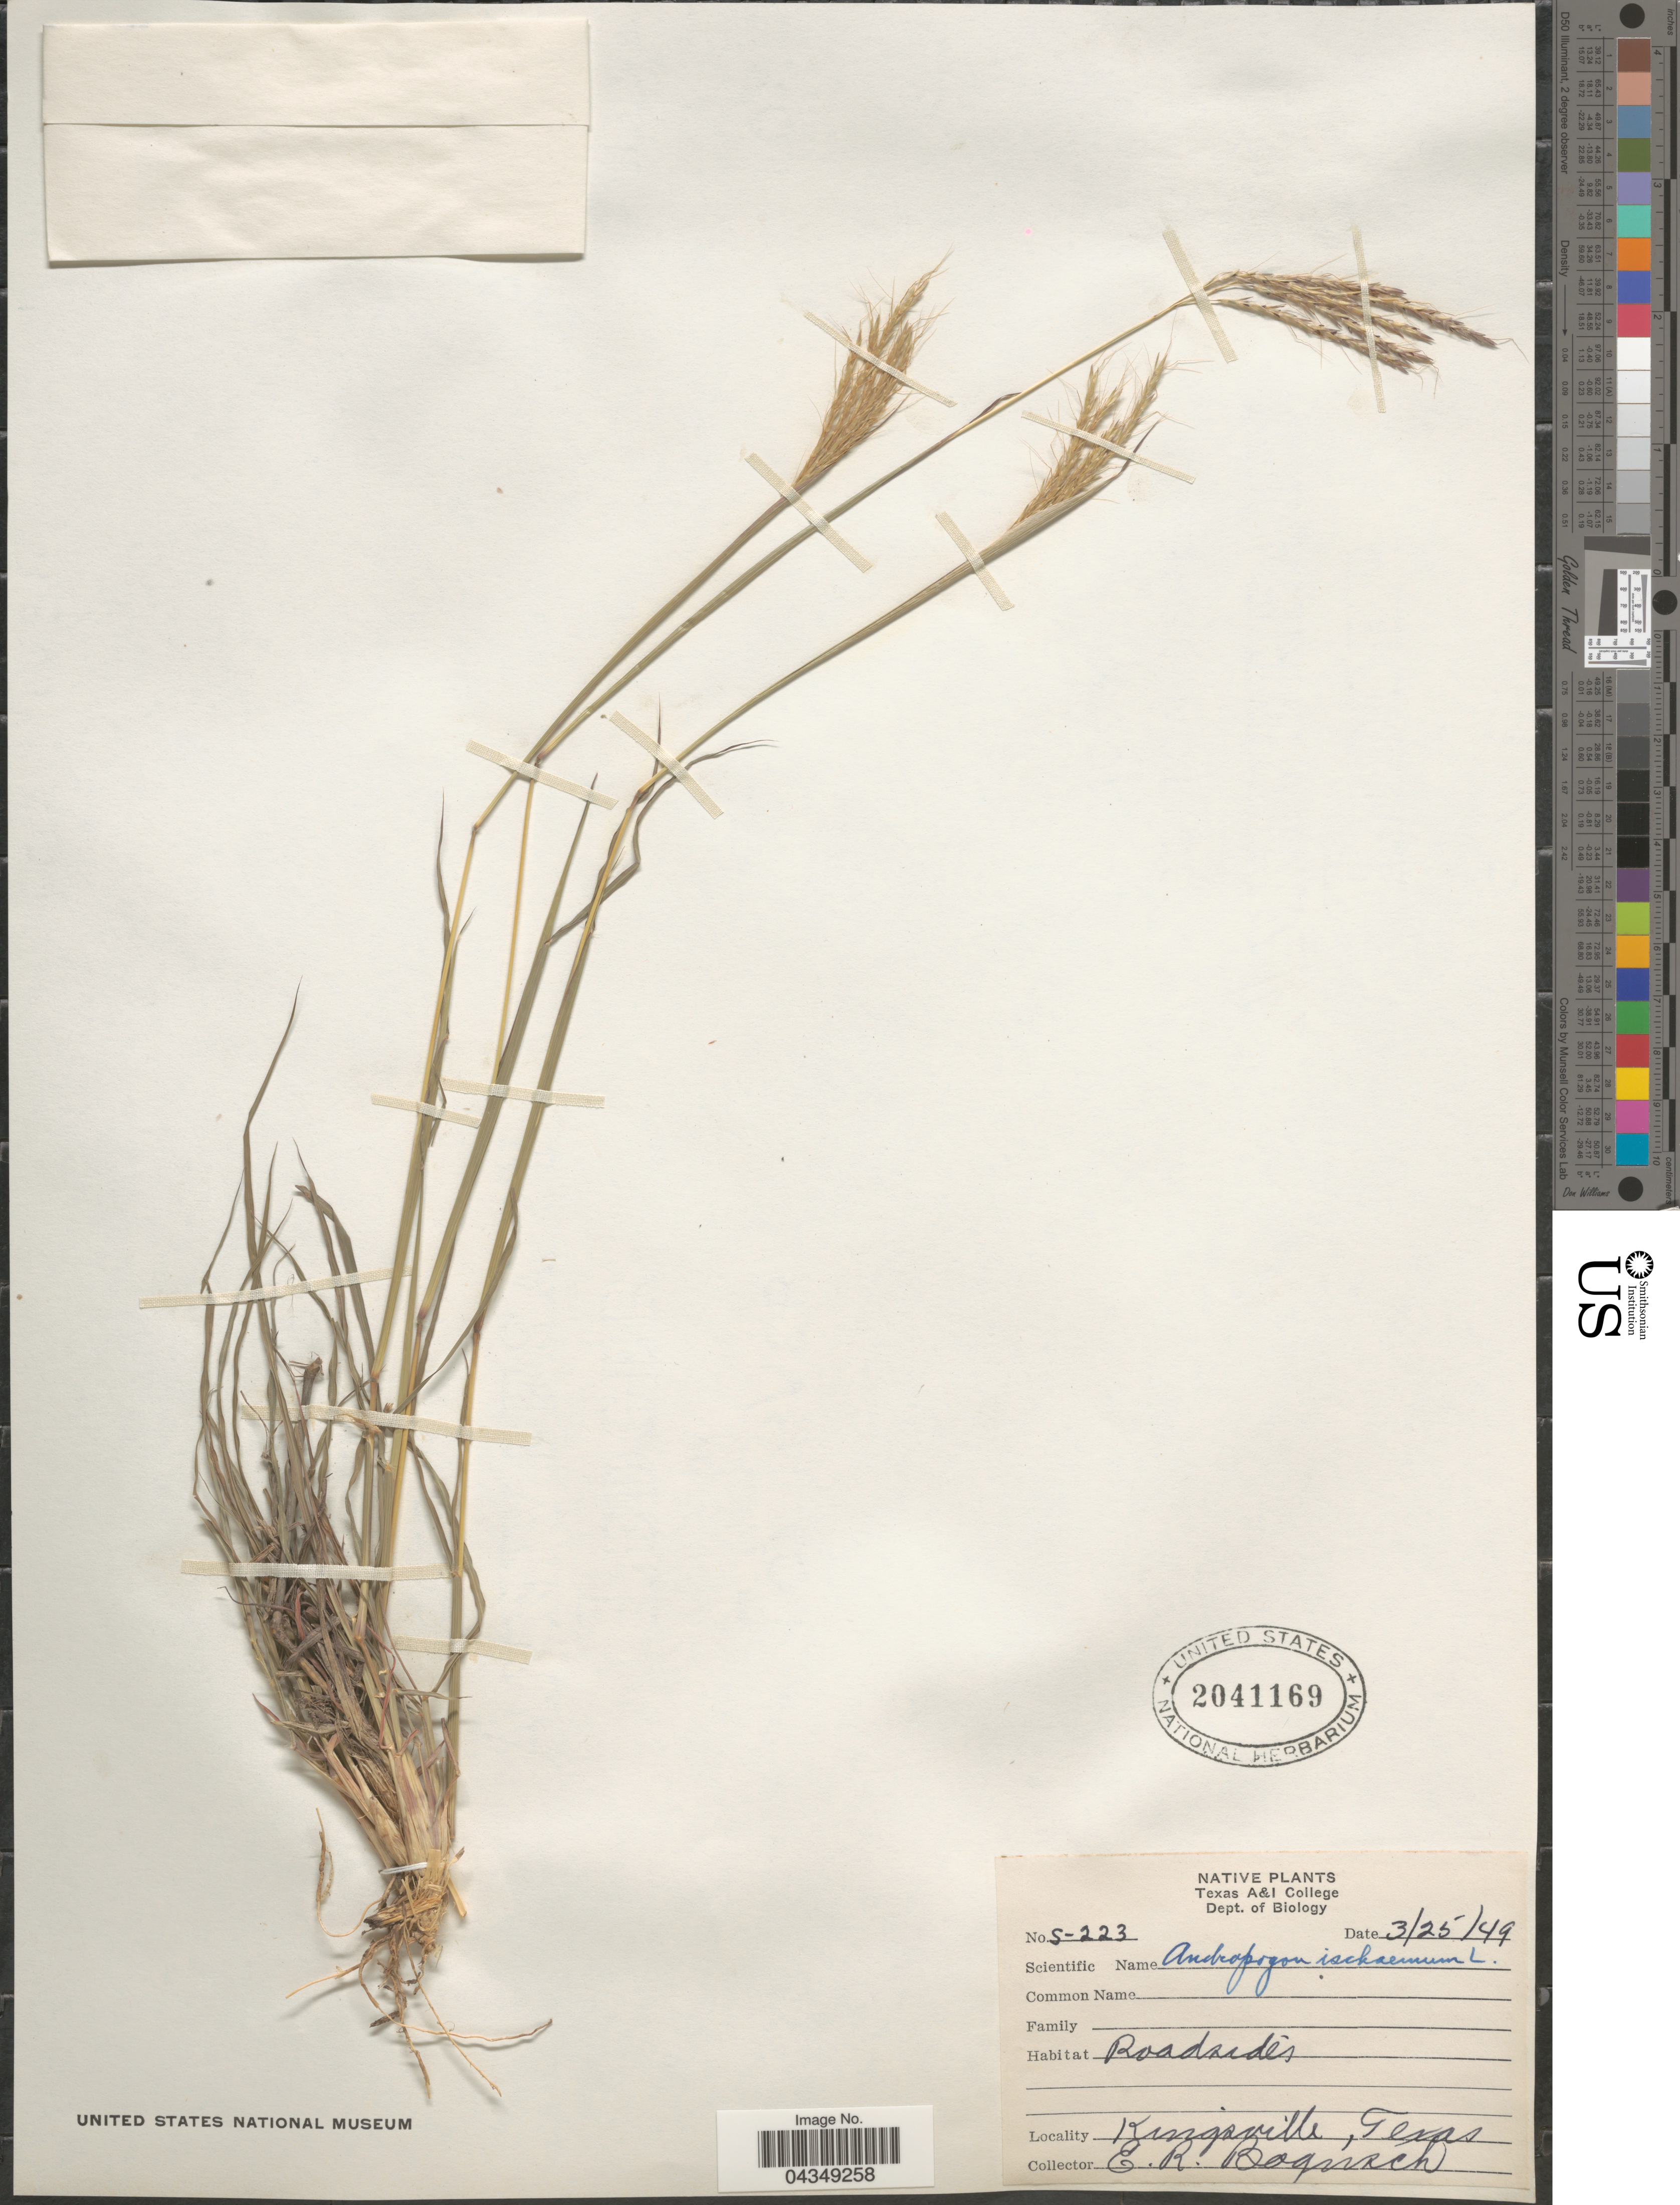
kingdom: Plantae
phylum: Tracheophyta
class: Liliopsida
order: Poales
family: Poaceae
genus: Bothriochloa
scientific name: Bothriochloa ischaemum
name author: (L.) Keng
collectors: E. Bogusch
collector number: S-223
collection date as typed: Transcribed d/m/y: 25/3/49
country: United States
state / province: Texas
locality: Kingsville.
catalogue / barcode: US 2041169